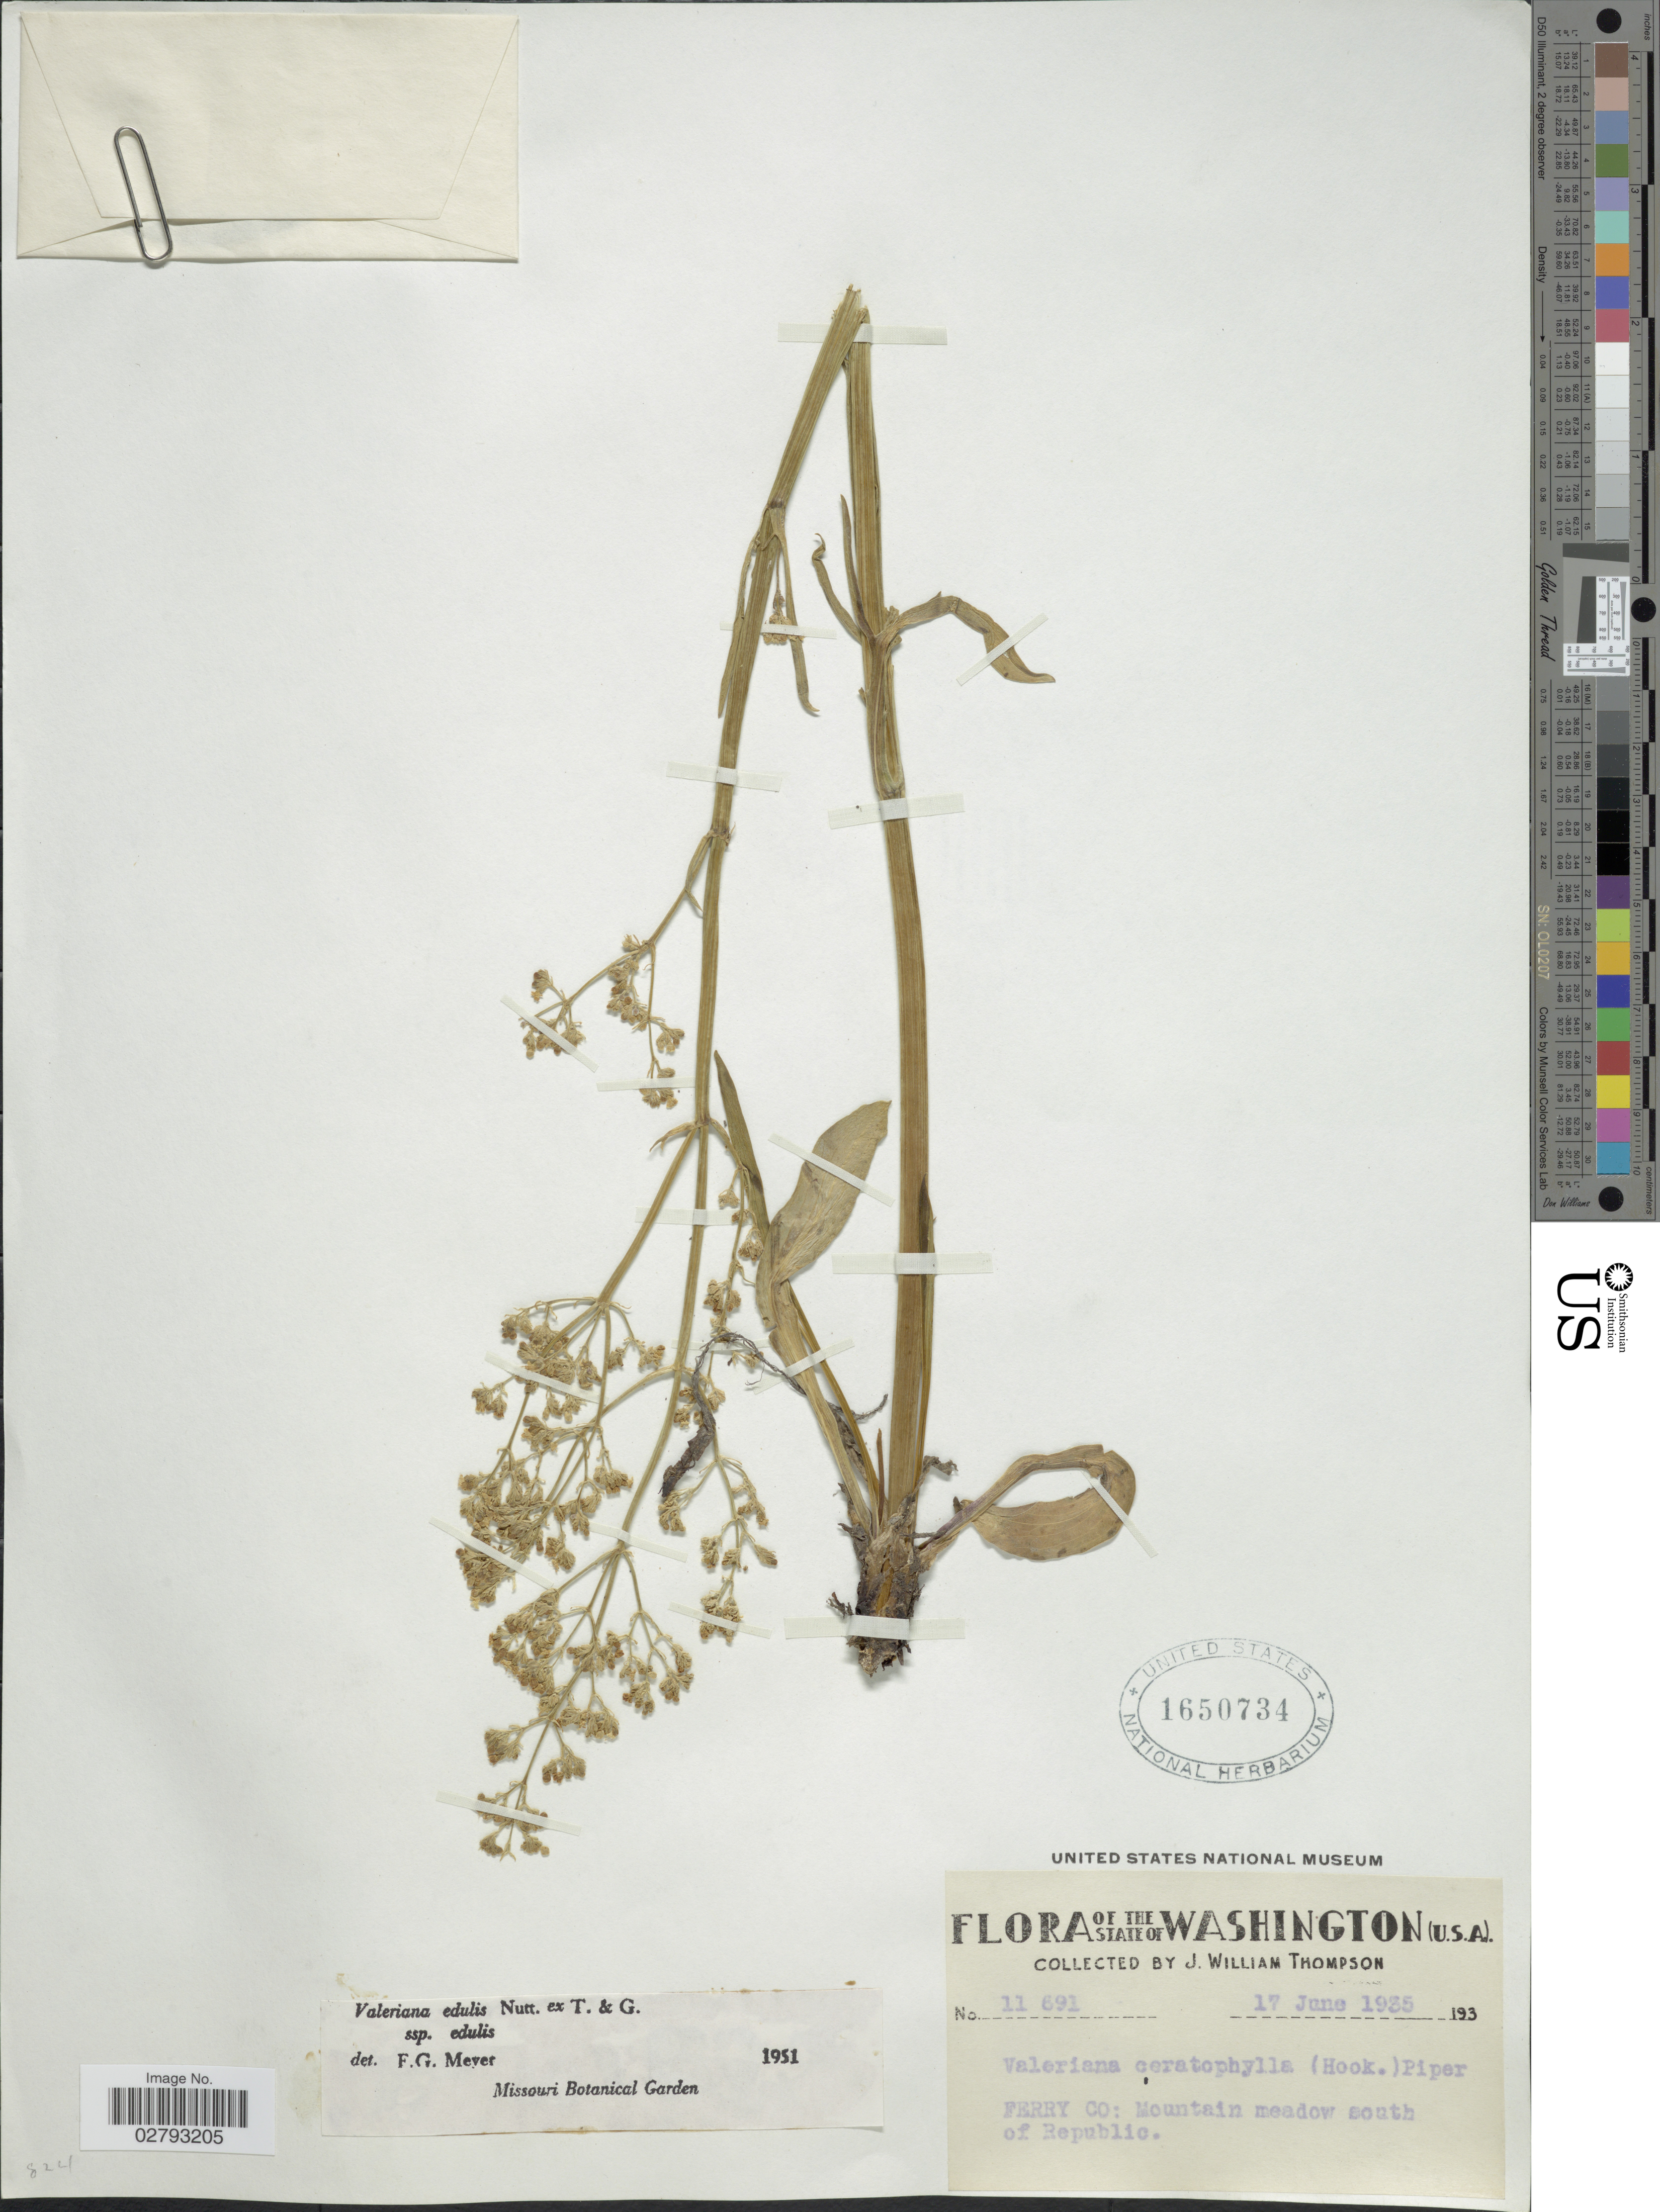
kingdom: Plantae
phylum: Tracheophyta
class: Magnoliopsida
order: Dipsacales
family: Caprifoliaceae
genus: Valeriana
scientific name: Valeriana edulis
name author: Nutt.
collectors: J. W. Thompson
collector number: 11691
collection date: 1935-06-17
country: United States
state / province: Washington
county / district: Ferry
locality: Ferry Co: Mountain meadow south of Republic.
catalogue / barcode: US 1650734